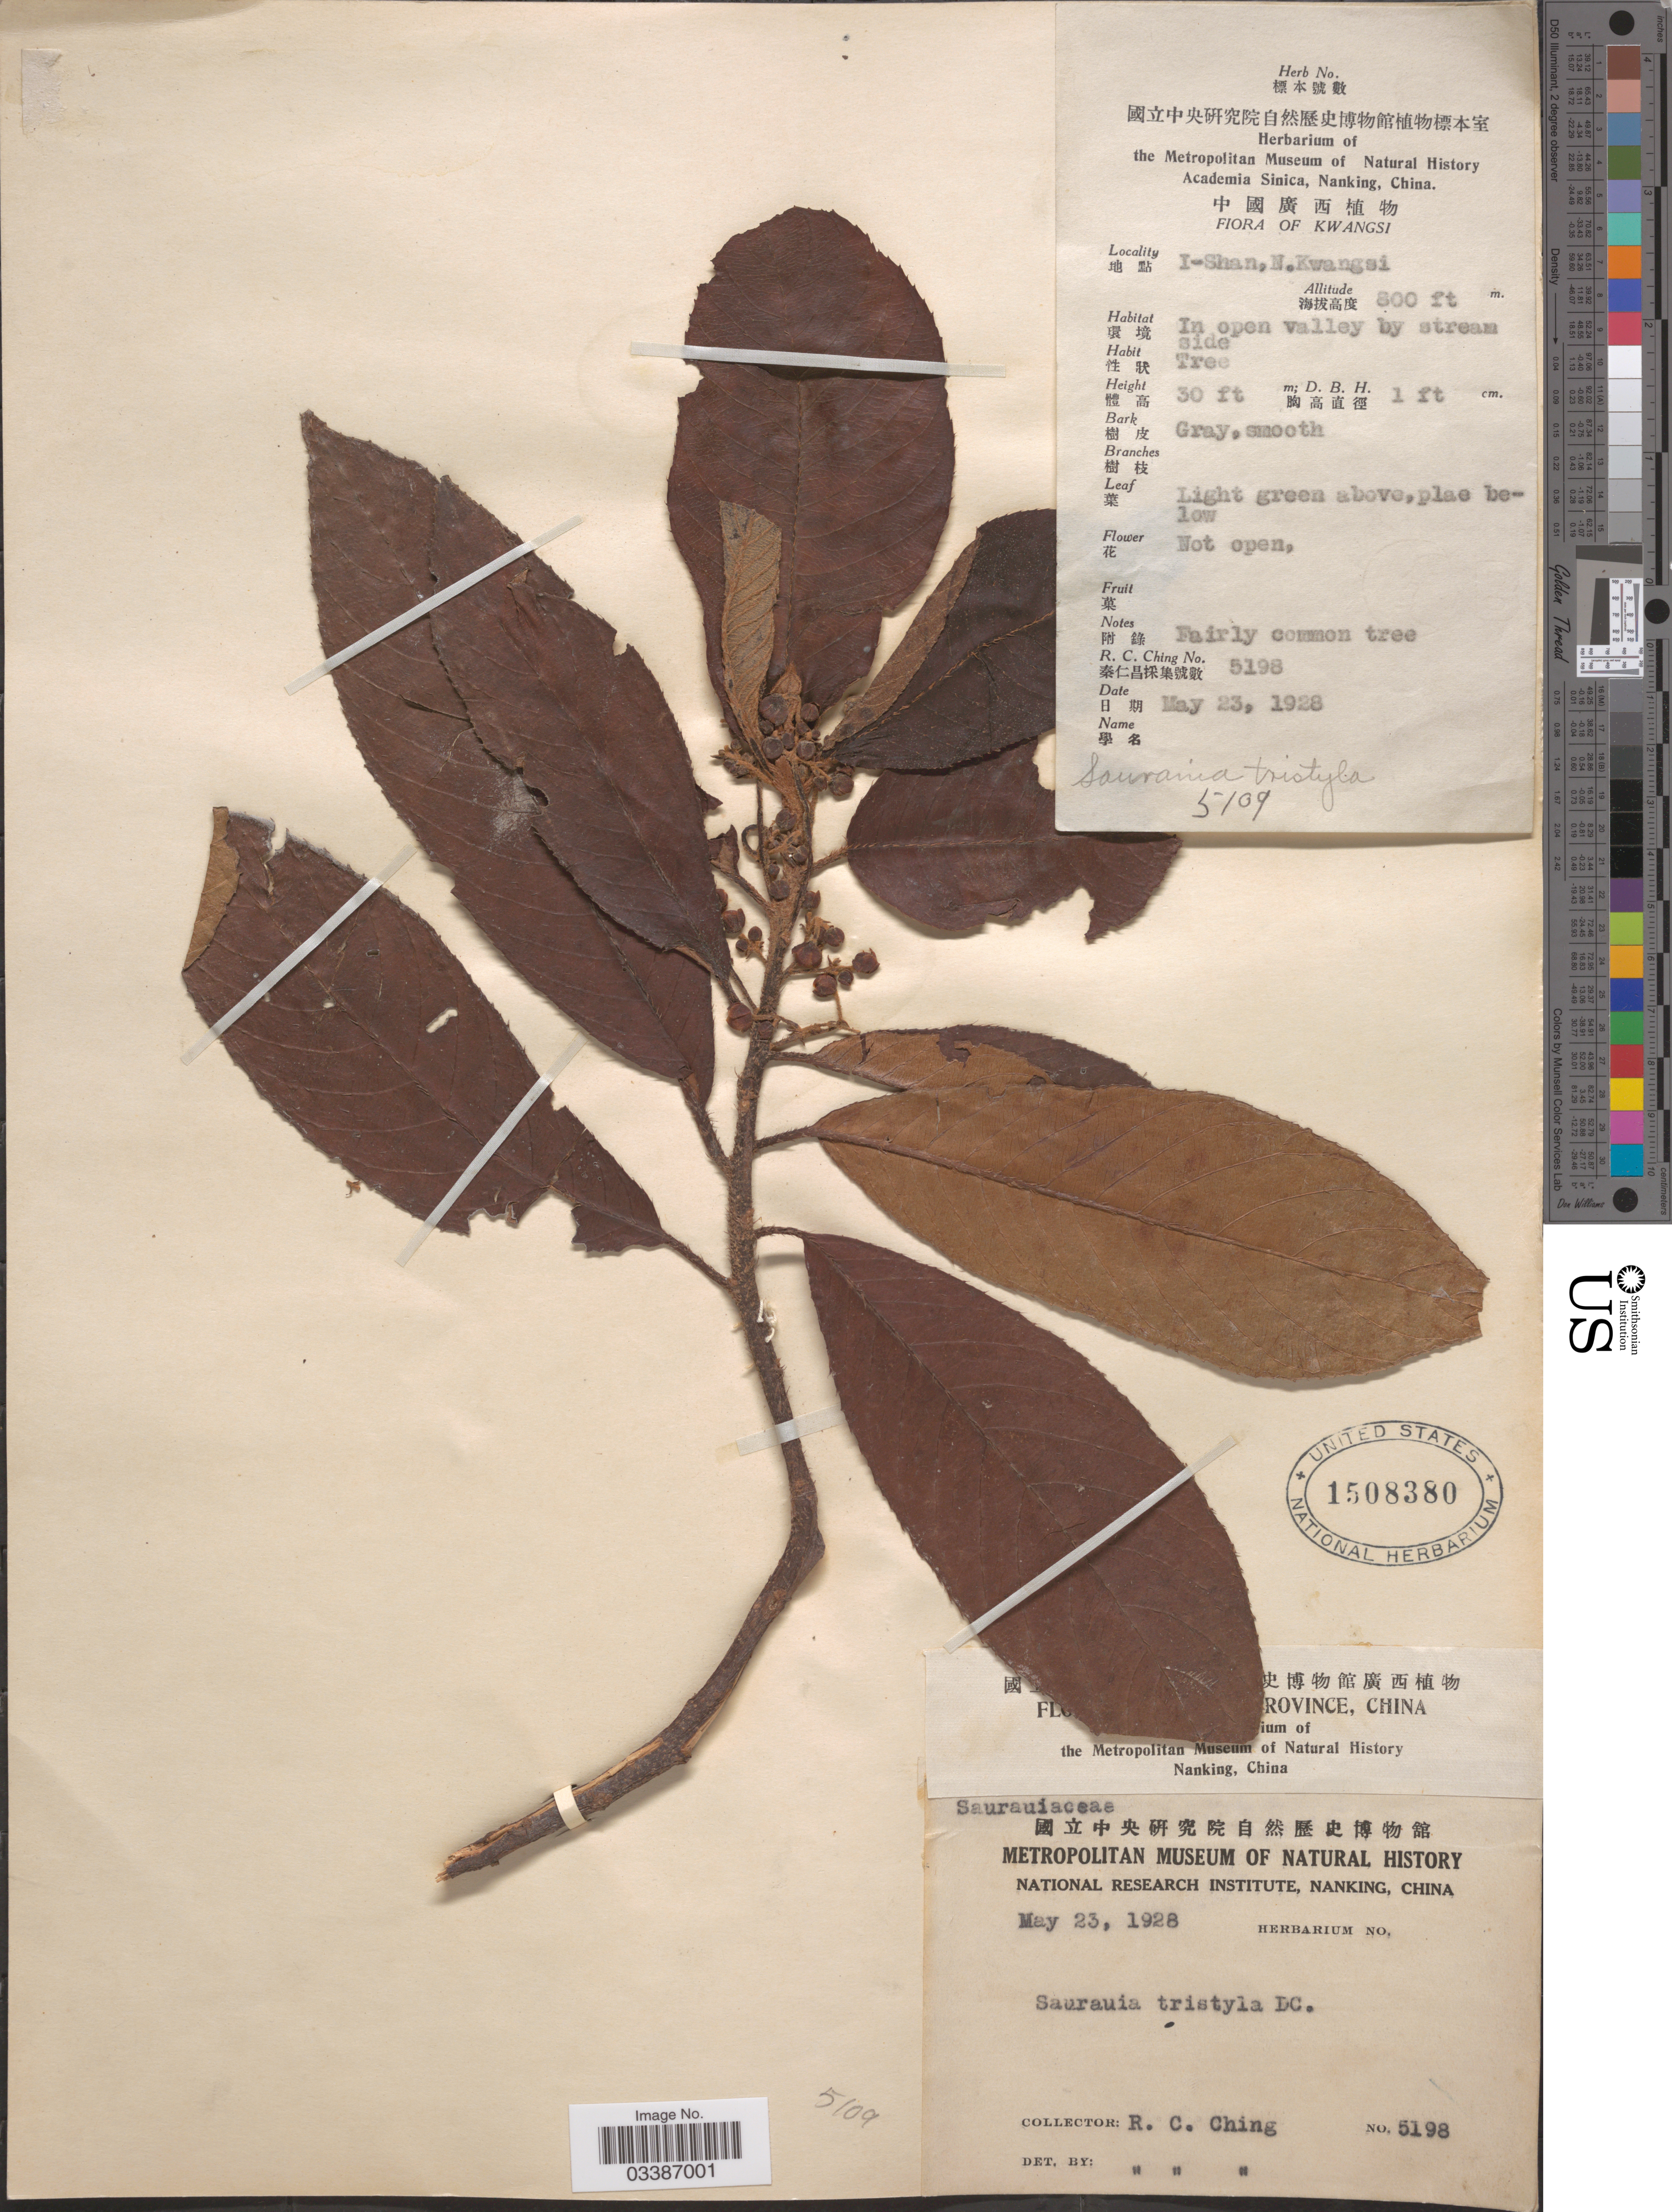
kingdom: Plantae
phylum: Tracheophyta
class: Magnoliopsida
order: Ericales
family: Actinidiaceae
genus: Saurauia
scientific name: Saurauia tristyla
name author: DC.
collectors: R. C. Ching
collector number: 5198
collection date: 1928-05-23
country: China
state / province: Guangxi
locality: Kwangsi. I-Shan, N. Kwangsi.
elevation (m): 244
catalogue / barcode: US 1508380